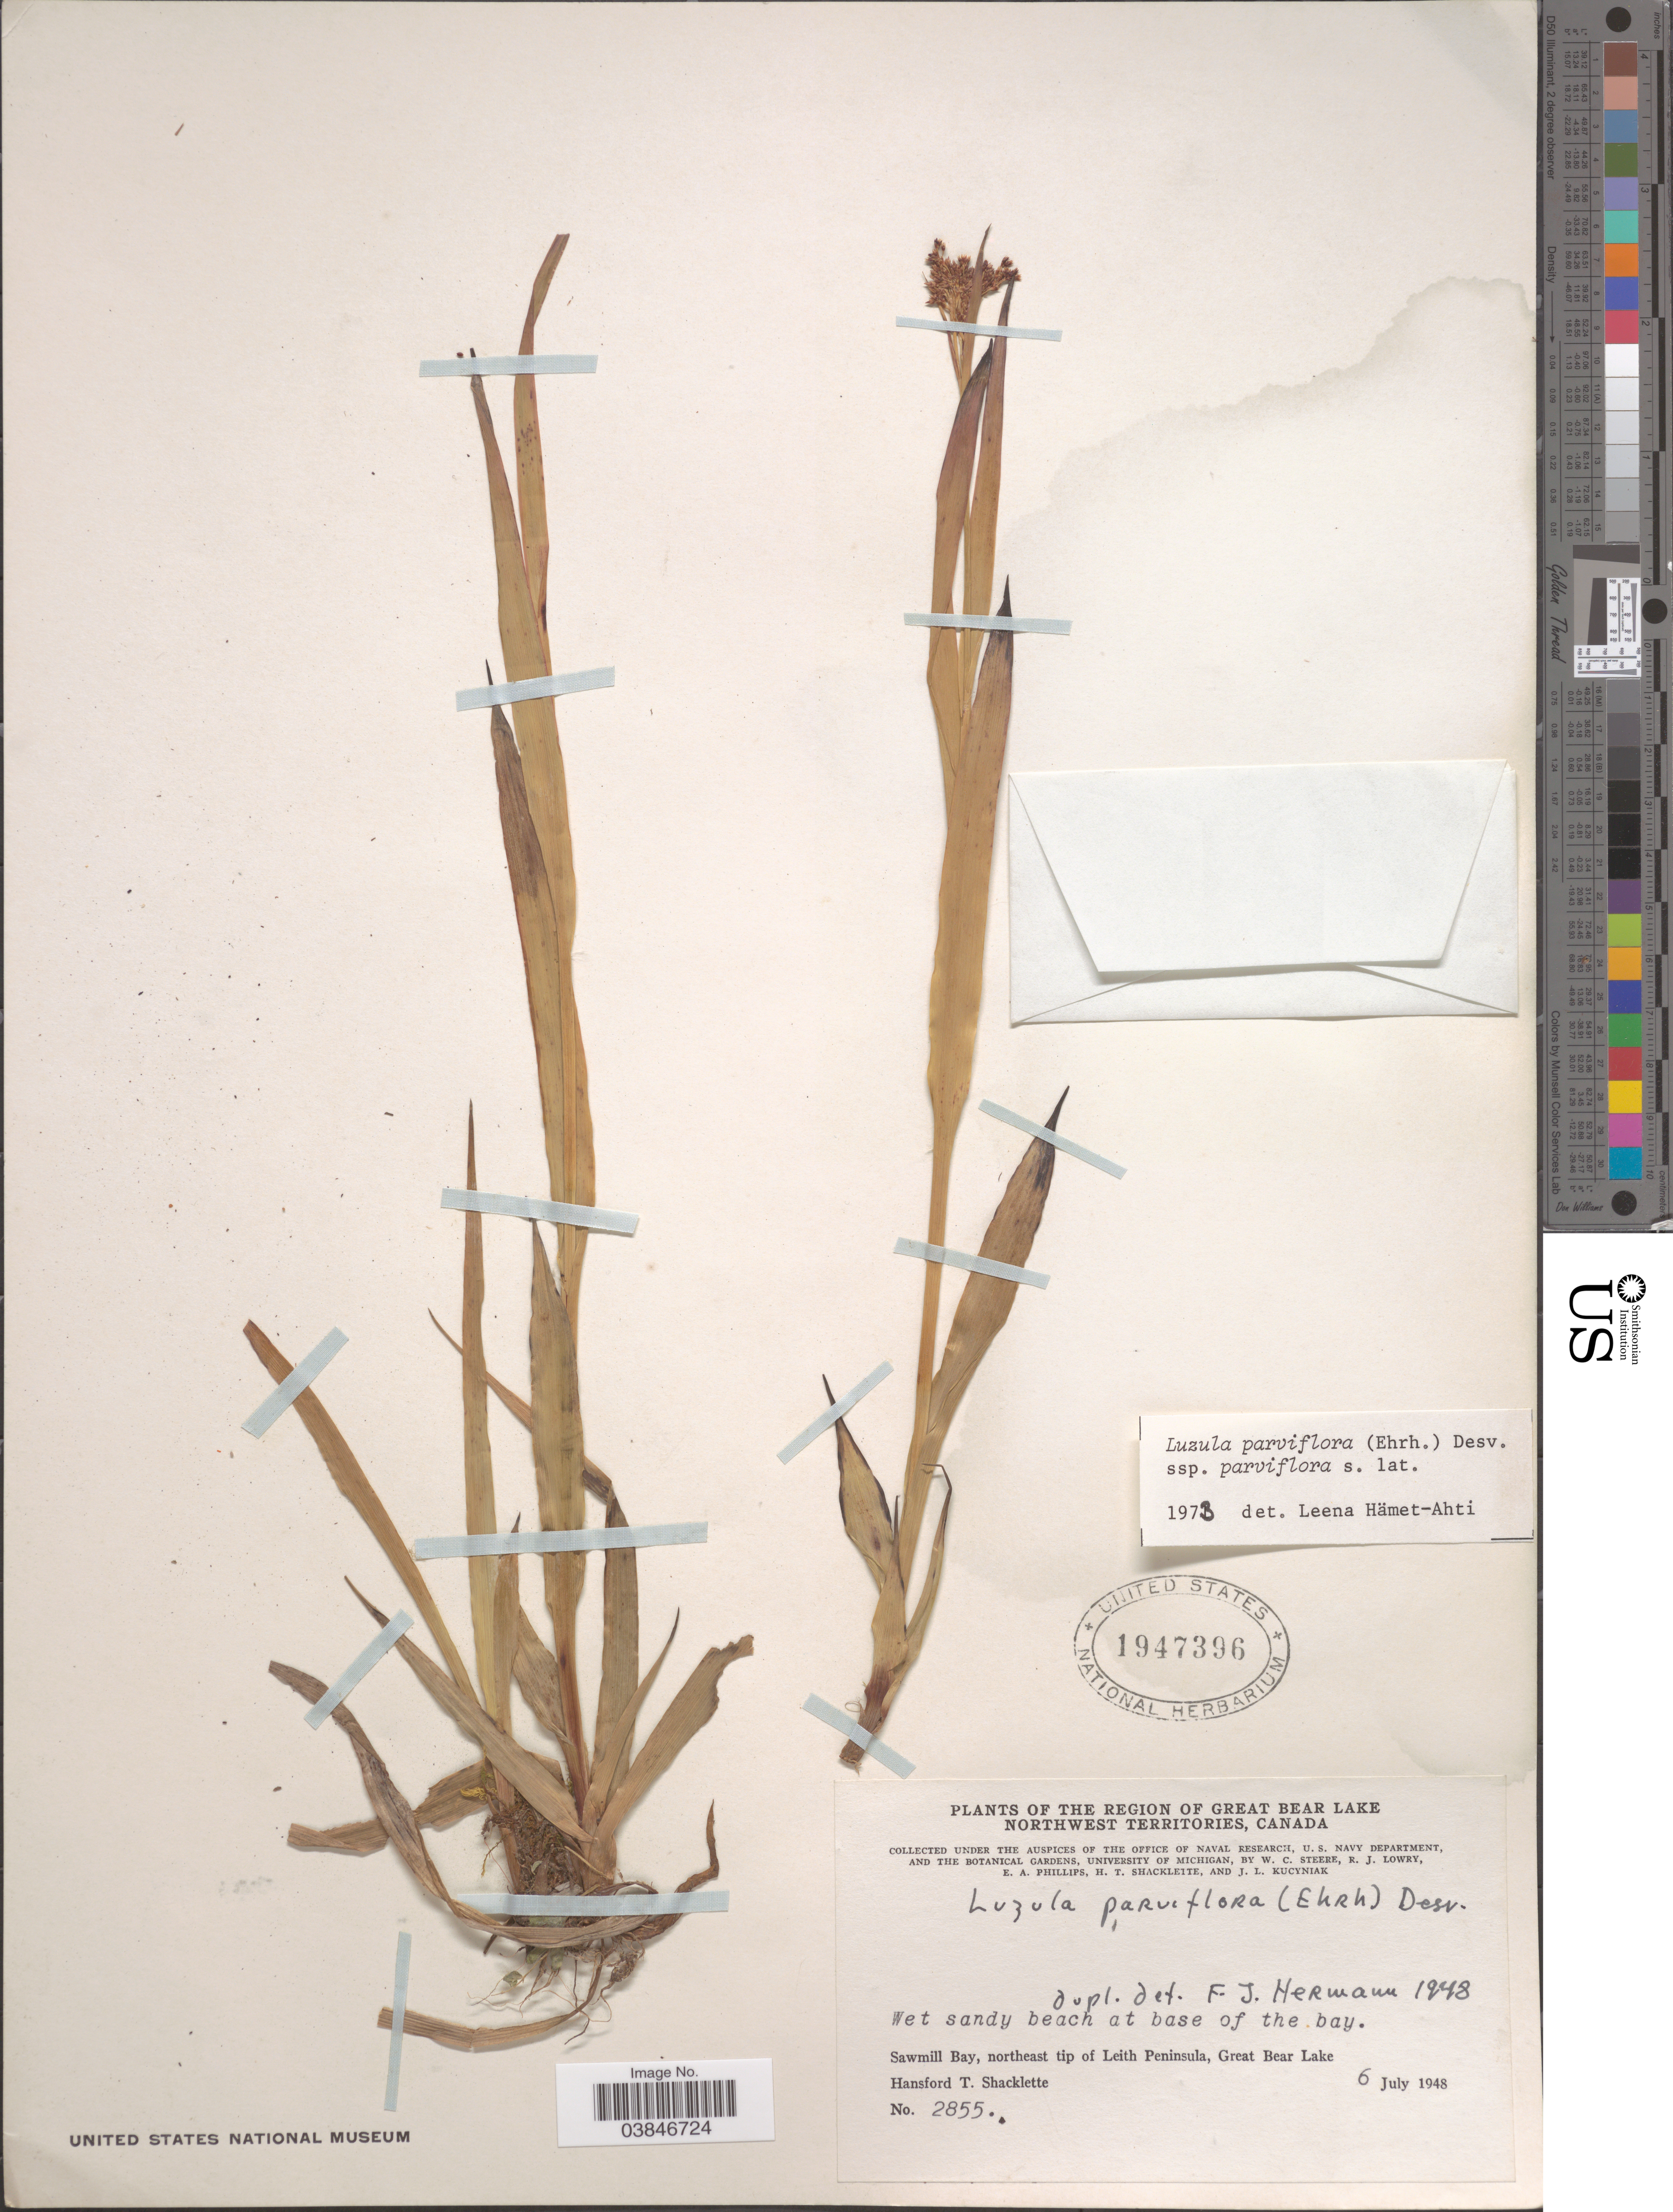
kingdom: Plantae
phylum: Tracheophyta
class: Liliopsida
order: Poales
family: Juncaceae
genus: Luzula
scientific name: Luzula parviflora subsp. parviflora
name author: (Ehrh.) Desv.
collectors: H. Shacklette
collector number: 2855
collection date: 1948-07-06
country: Canada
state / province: Northwest Territories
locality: The Region of Great Bear Lake. Sawmill Bay, northeast tip of Leith Peninsula, Great Bear Lake.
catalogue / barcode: US 1947396